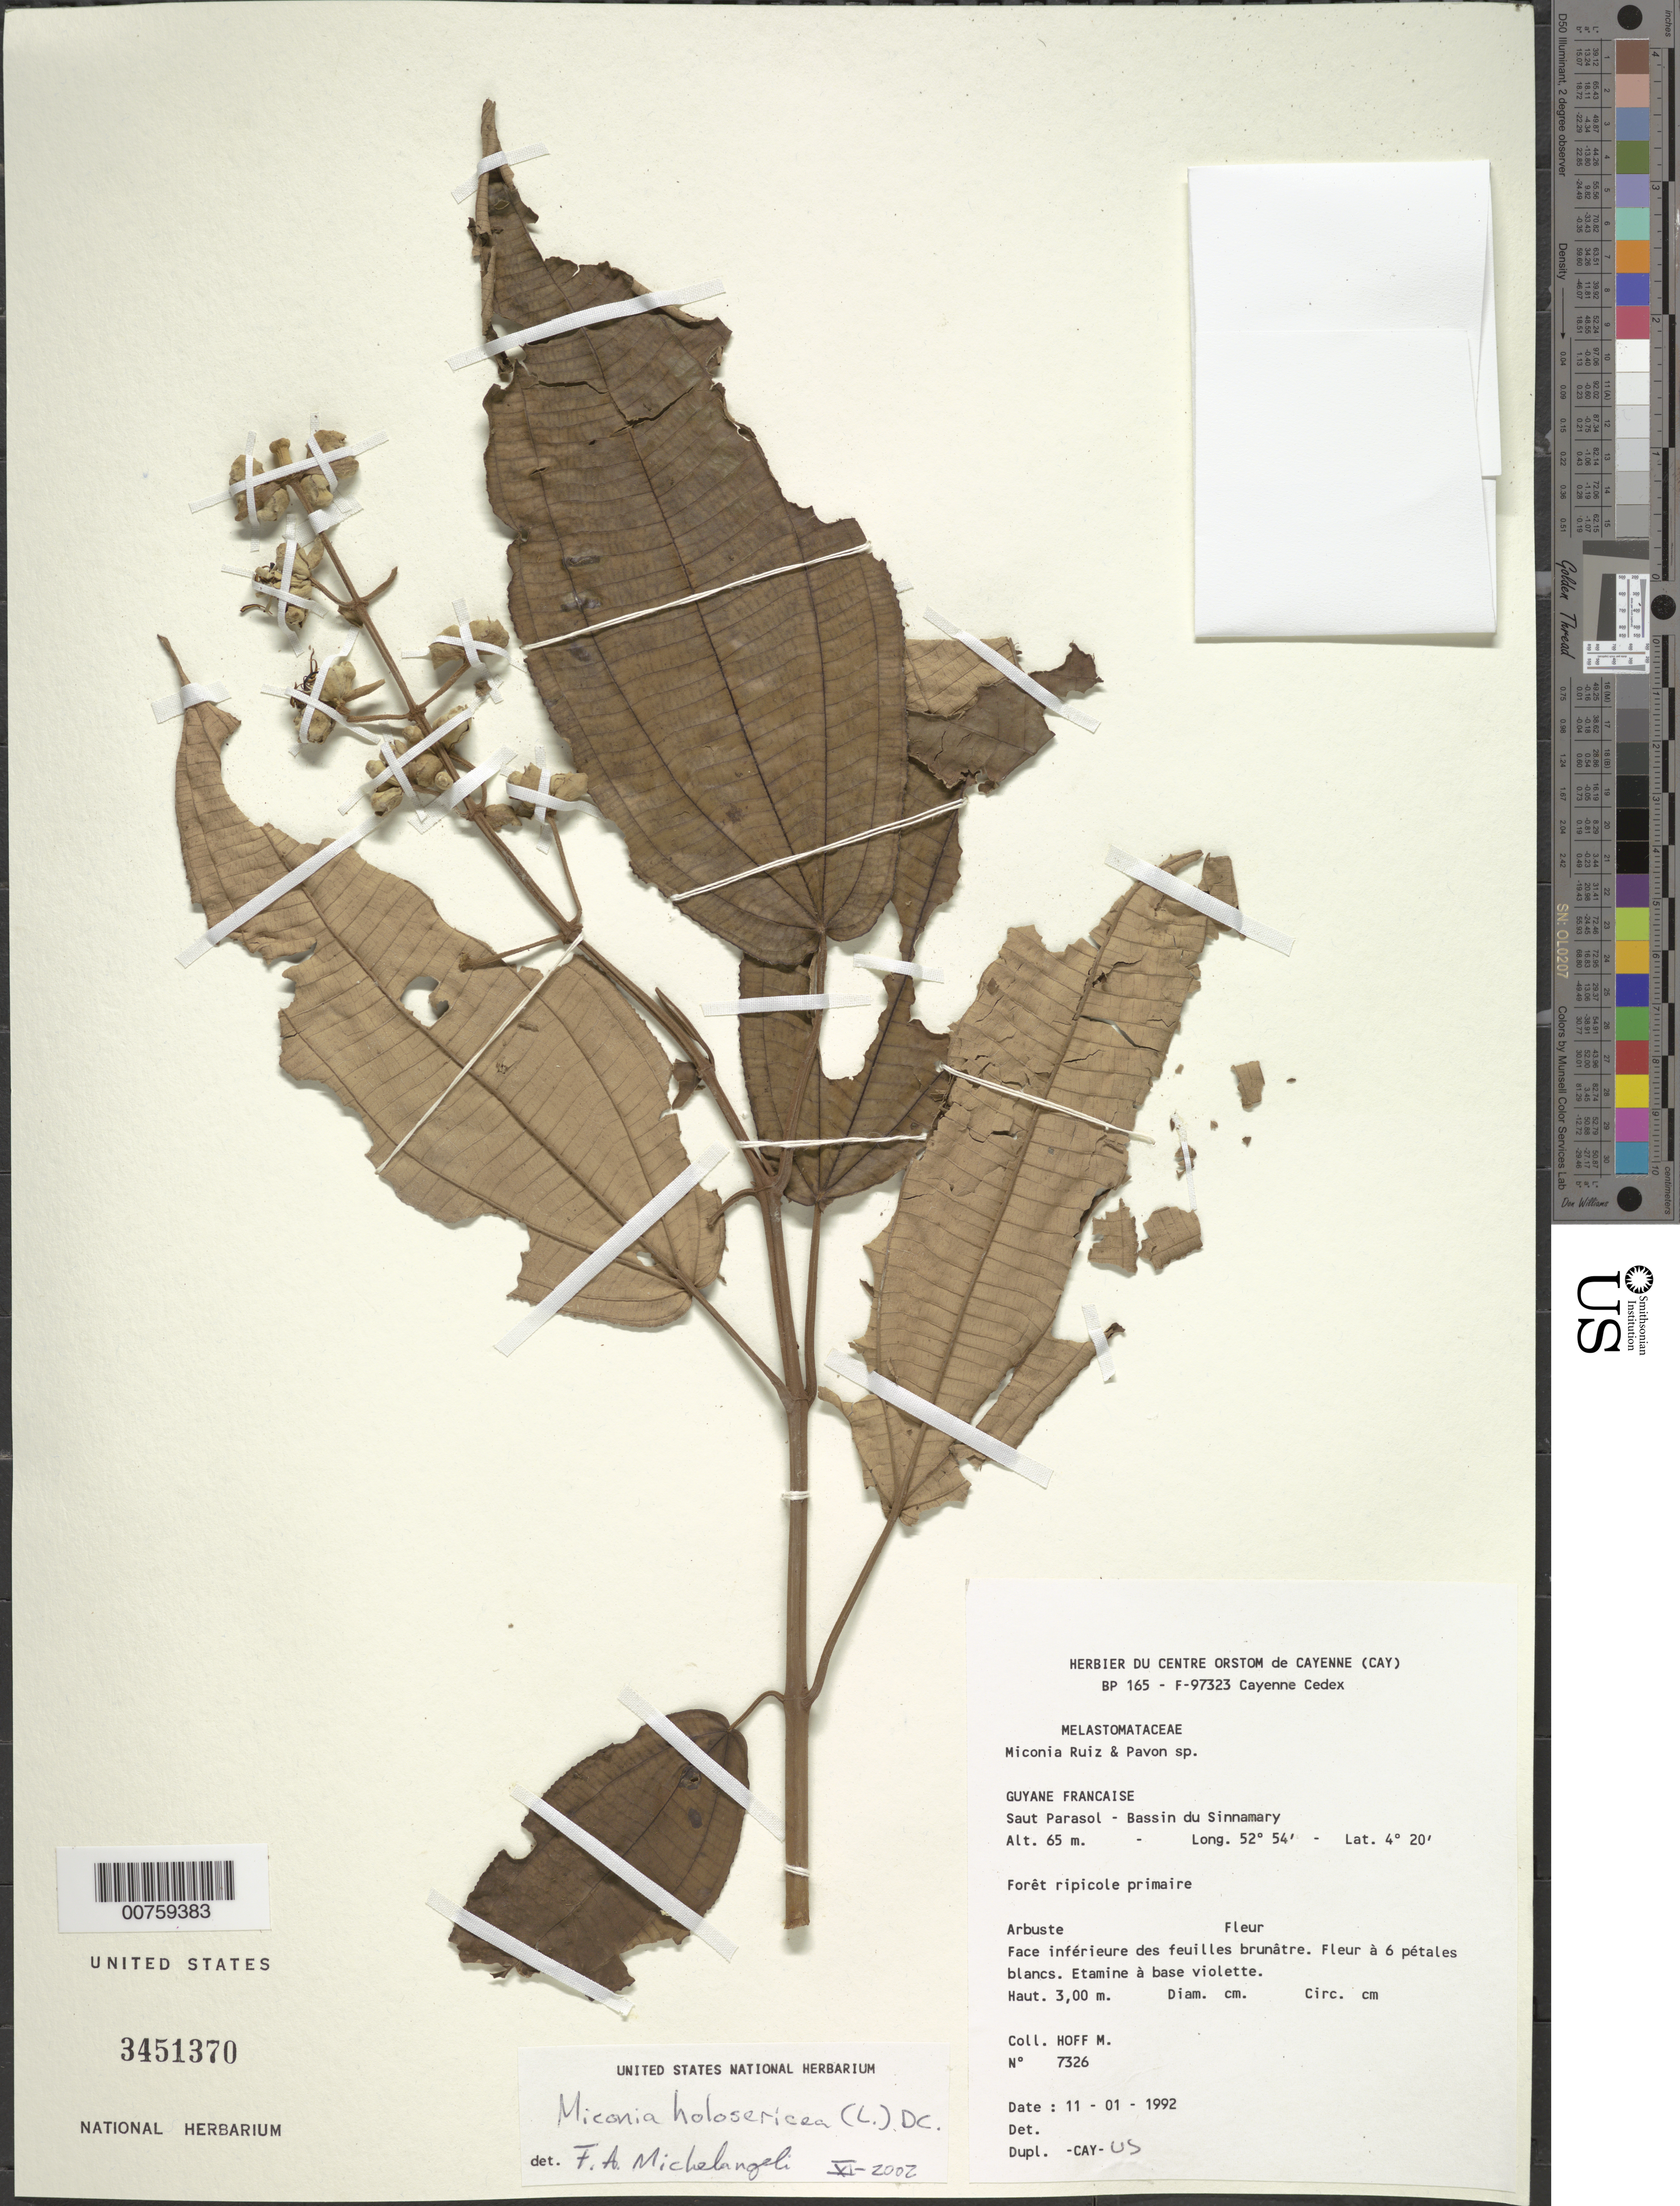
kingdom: Plantae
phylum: Tracheophyta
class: Magnoliopsida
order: Myrtales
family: Melastomataceae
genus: Miconia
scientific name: Miconia holosericea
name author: (L.) DC.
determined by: Michelangeli, F. A.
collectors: M. Hoff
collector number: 7326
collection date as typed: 11-Jan-92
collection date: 1992-01-11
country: French Guiana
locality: Saut Parasol, Bassin du Sinnamary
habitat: Primary riparian forest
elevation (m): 65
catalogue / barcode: US 3451370